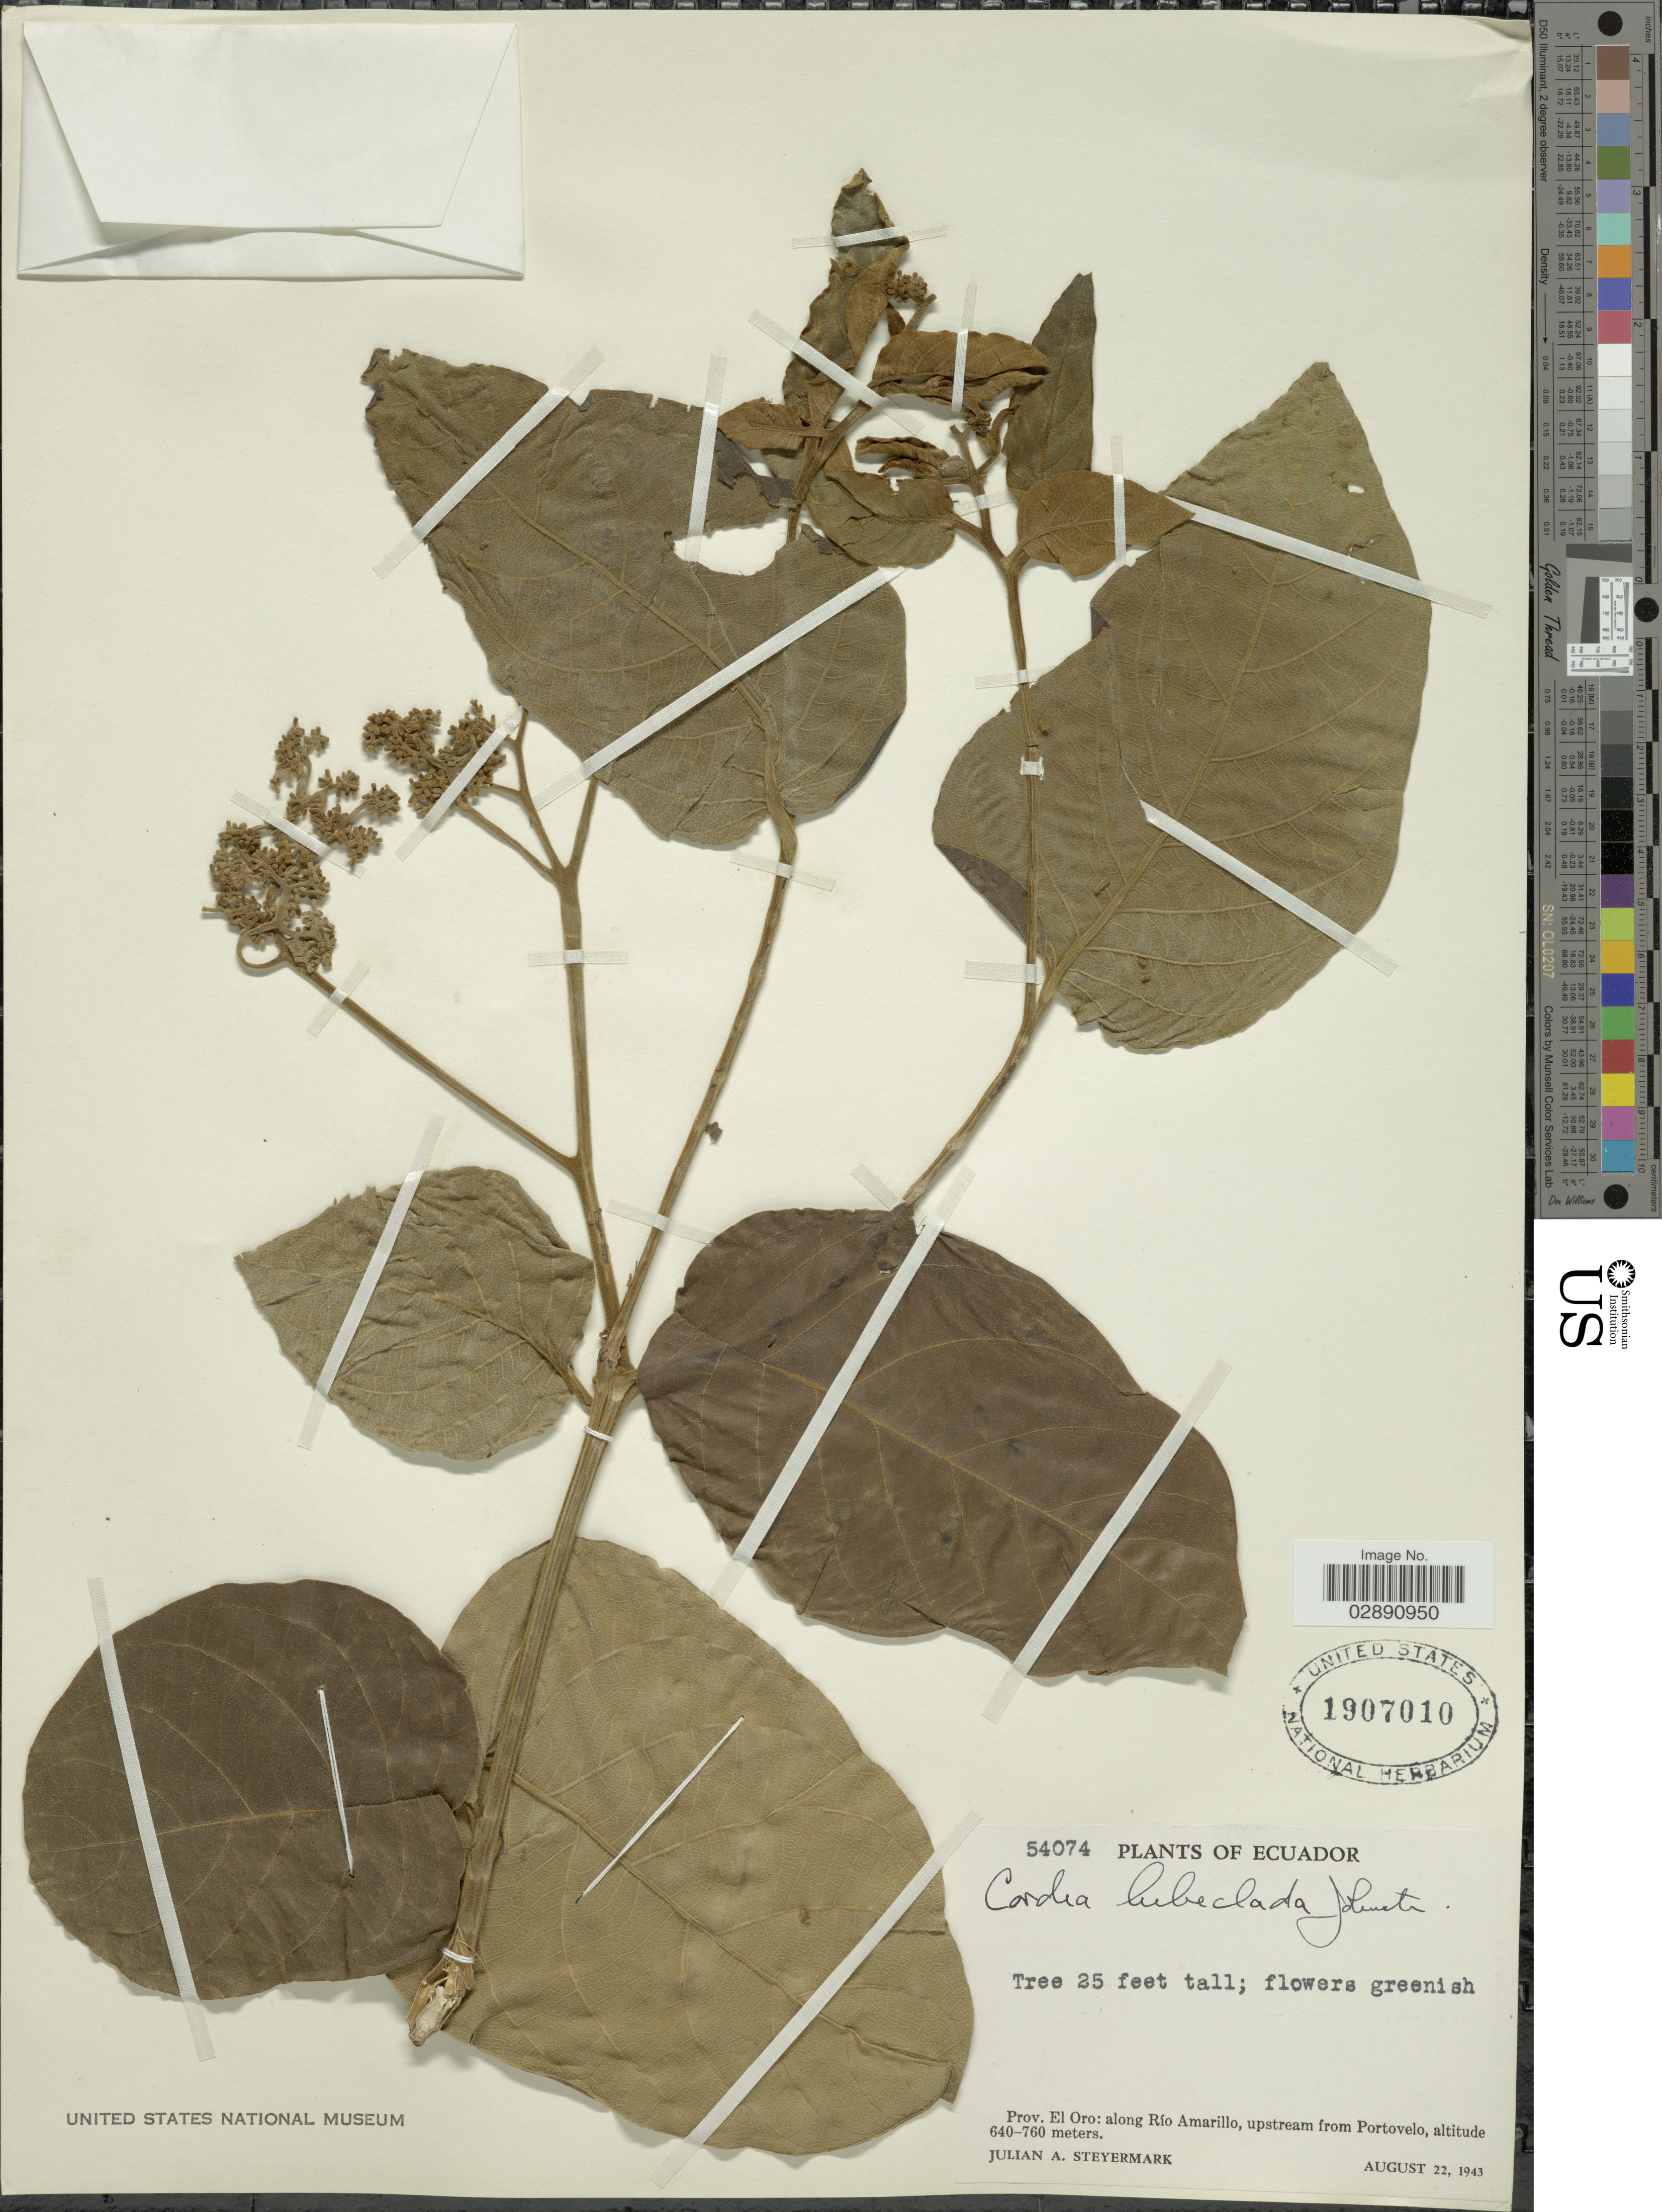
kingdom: Plantae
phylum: Tracheophyta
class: Magnoliopsida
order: Boraginales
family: Cordiaceae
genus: Cordia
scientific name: Cordia hebeclada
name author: I.M. Johnst.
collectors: J. Steyermark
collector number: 54074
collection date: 1943-08-22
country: Ecuador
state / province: El Oro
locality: Along Río Amarillo, upstream from Portovelo.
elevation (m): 640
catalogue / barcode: US 1907010